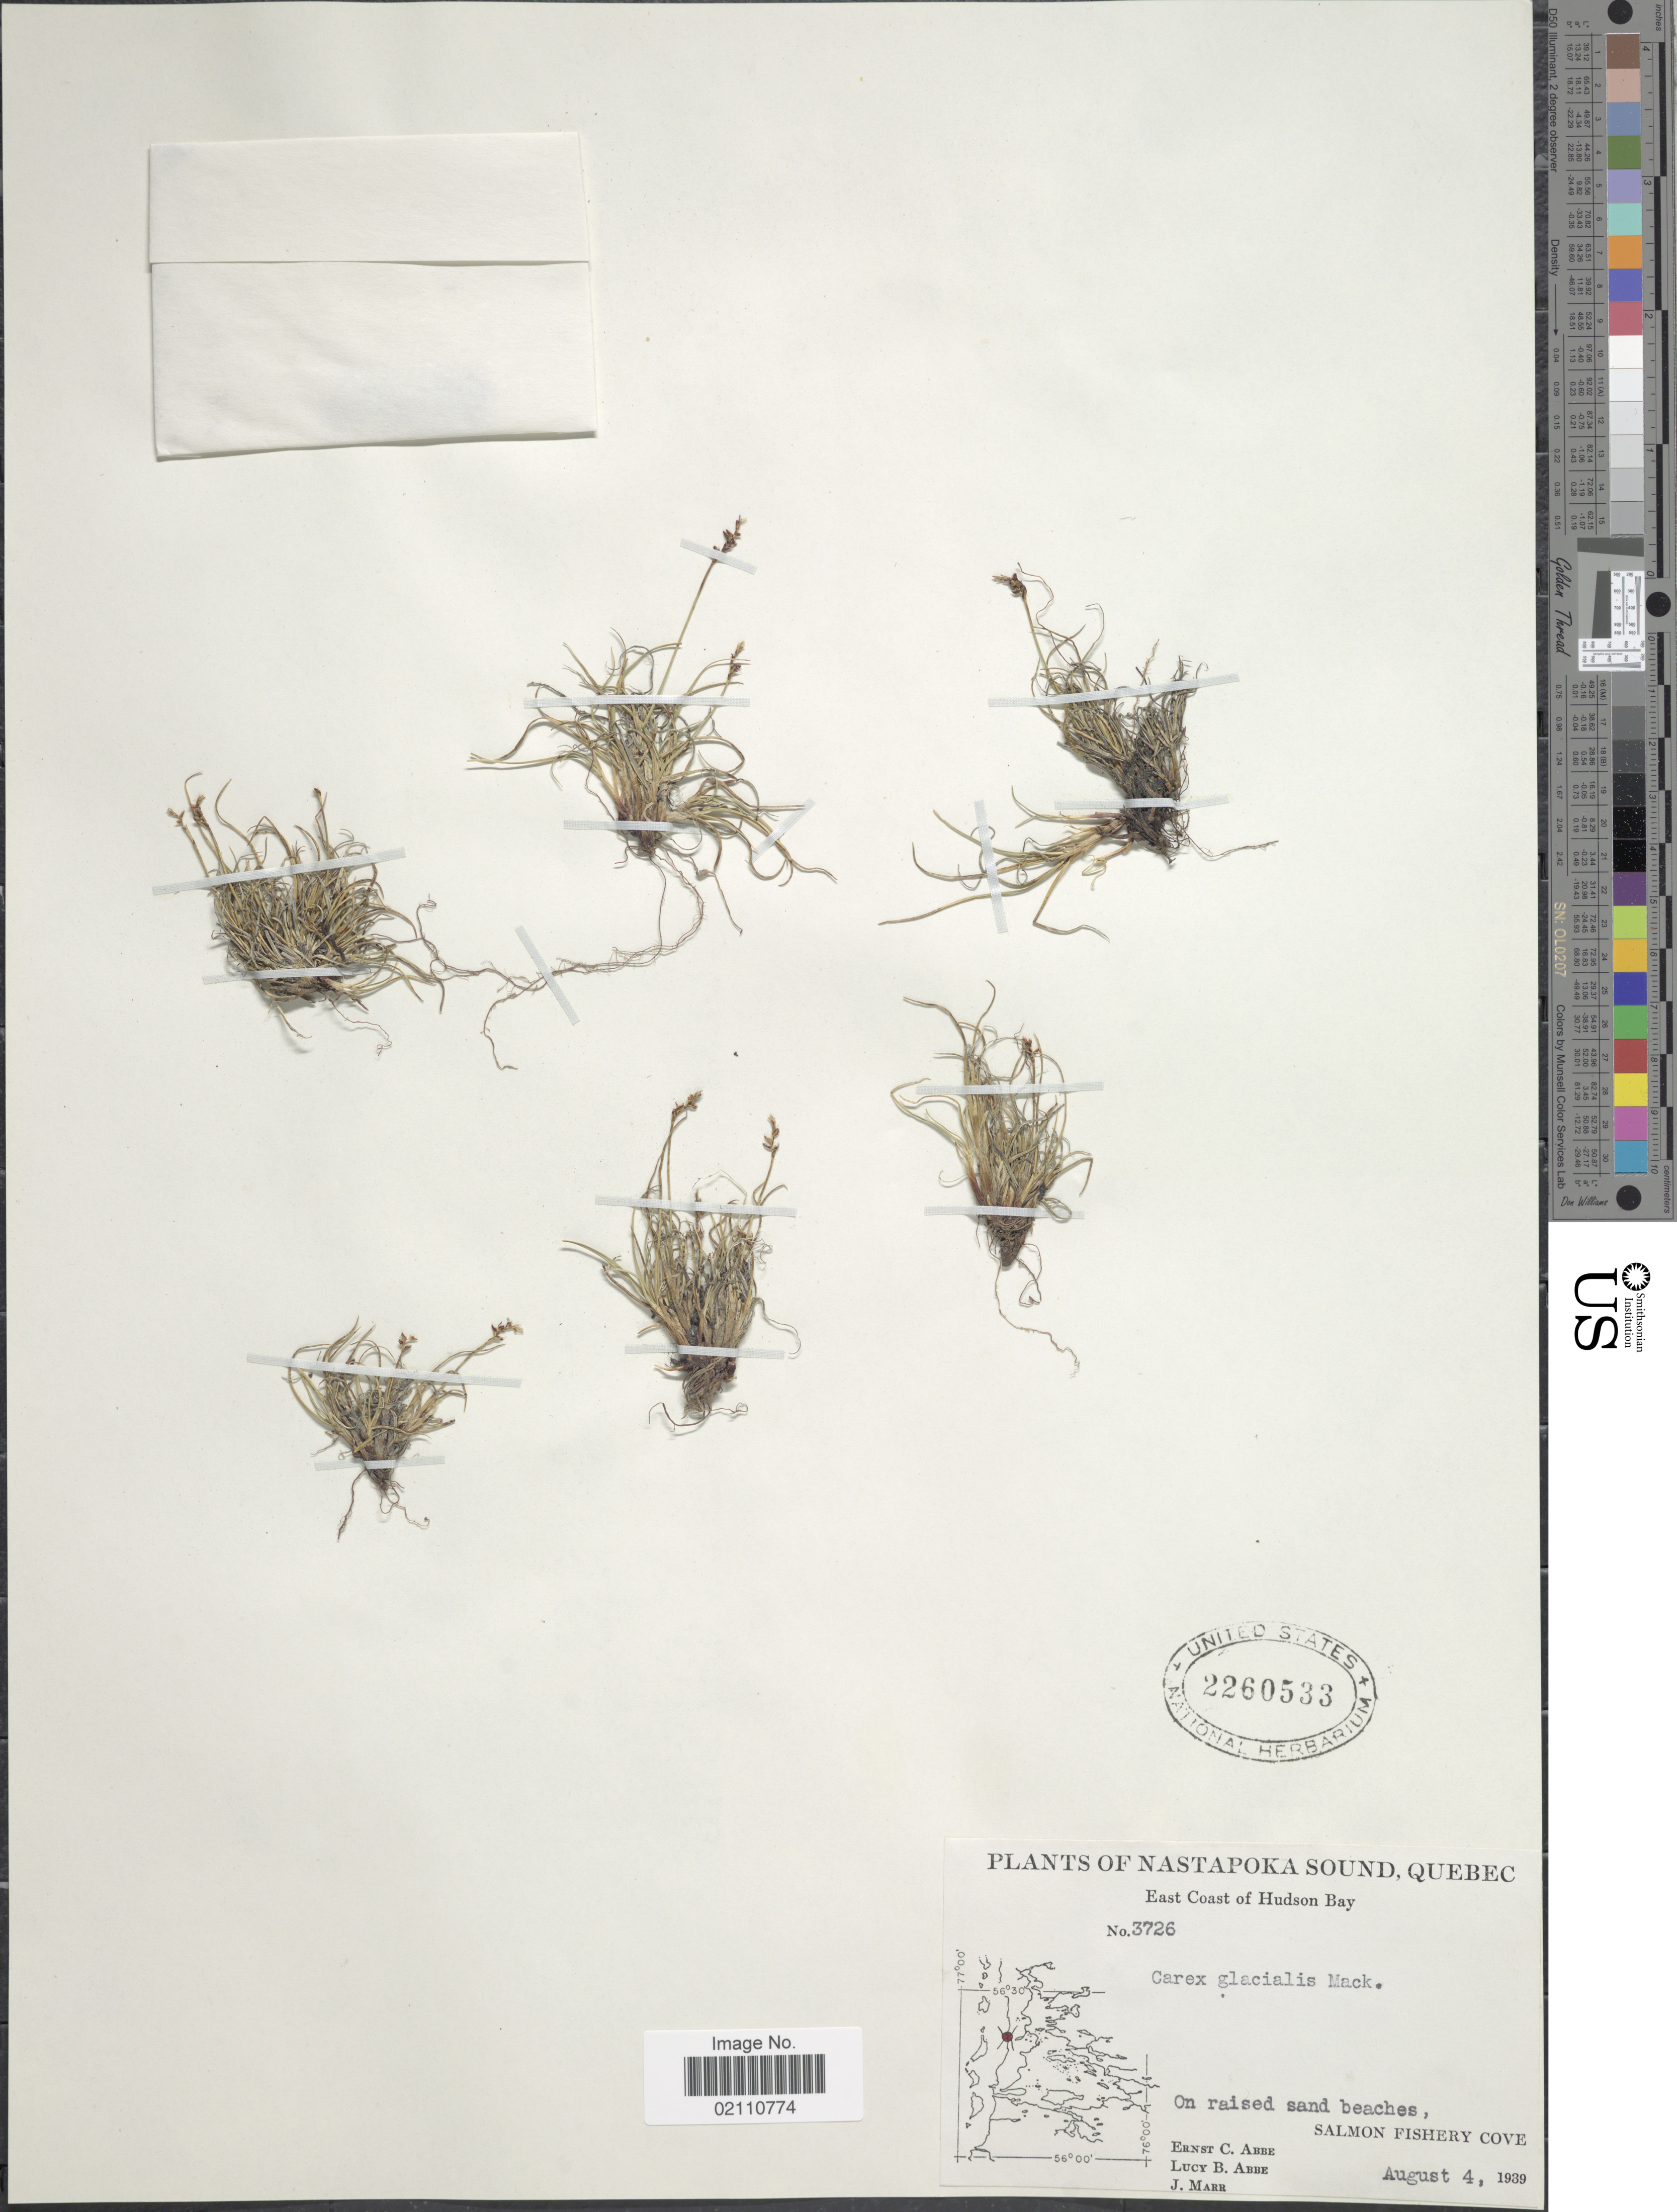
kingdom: Plantae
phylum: Tracheophyta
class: Liliopsida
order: Poales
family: Cyperaceae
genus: Carex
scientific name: Carex glacialis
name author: Mack.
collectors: E. C. Abbe, L. B. Abbe & J. Marr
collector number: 3726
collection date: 1939-08-04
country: Canada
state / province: Quebec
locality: Nastapoka Sound, East Coast of Hudson Bay, Salmon Fishery Cove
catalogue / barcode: US 2260533